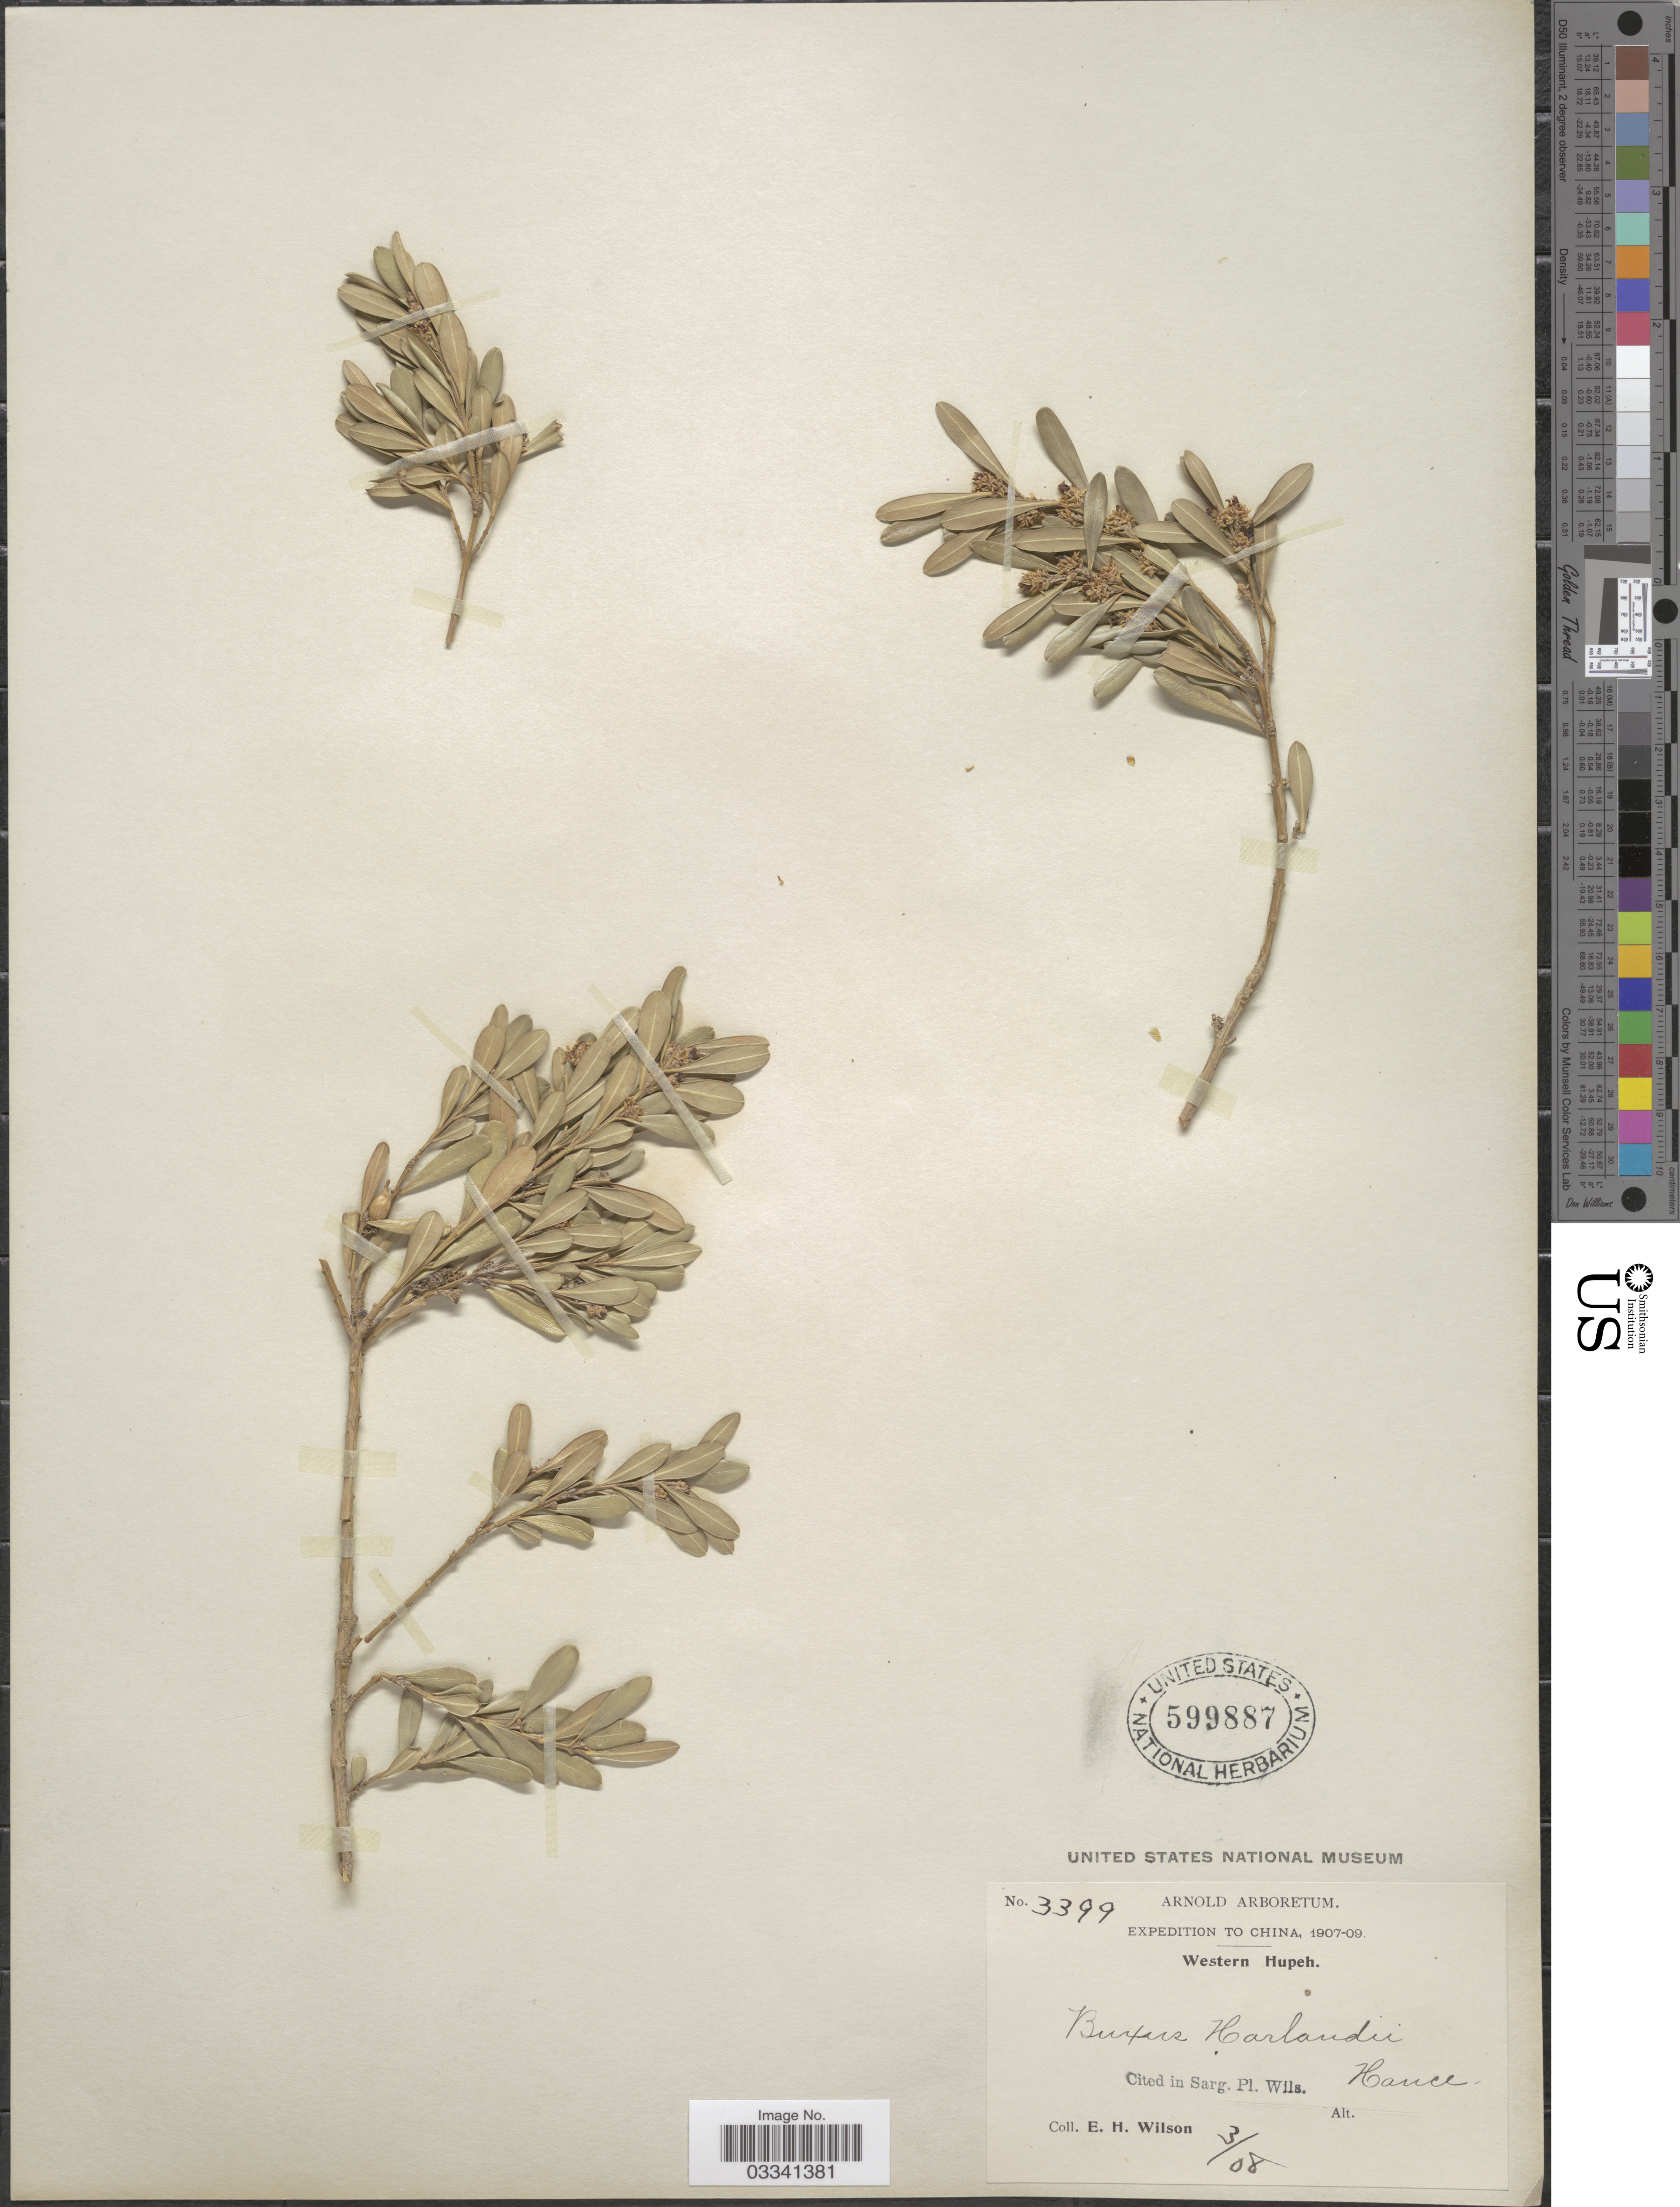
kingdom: Plantae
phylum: Tracheophyta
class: Magnoliopsida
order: Buxales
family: Buxaceae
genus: Buxus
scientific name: Buxus harlandii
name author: Hance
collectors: E. Wilson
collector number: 3399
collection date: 1908-03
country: China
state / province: Hubei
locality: Western Hupeh.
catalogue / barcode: US 599887